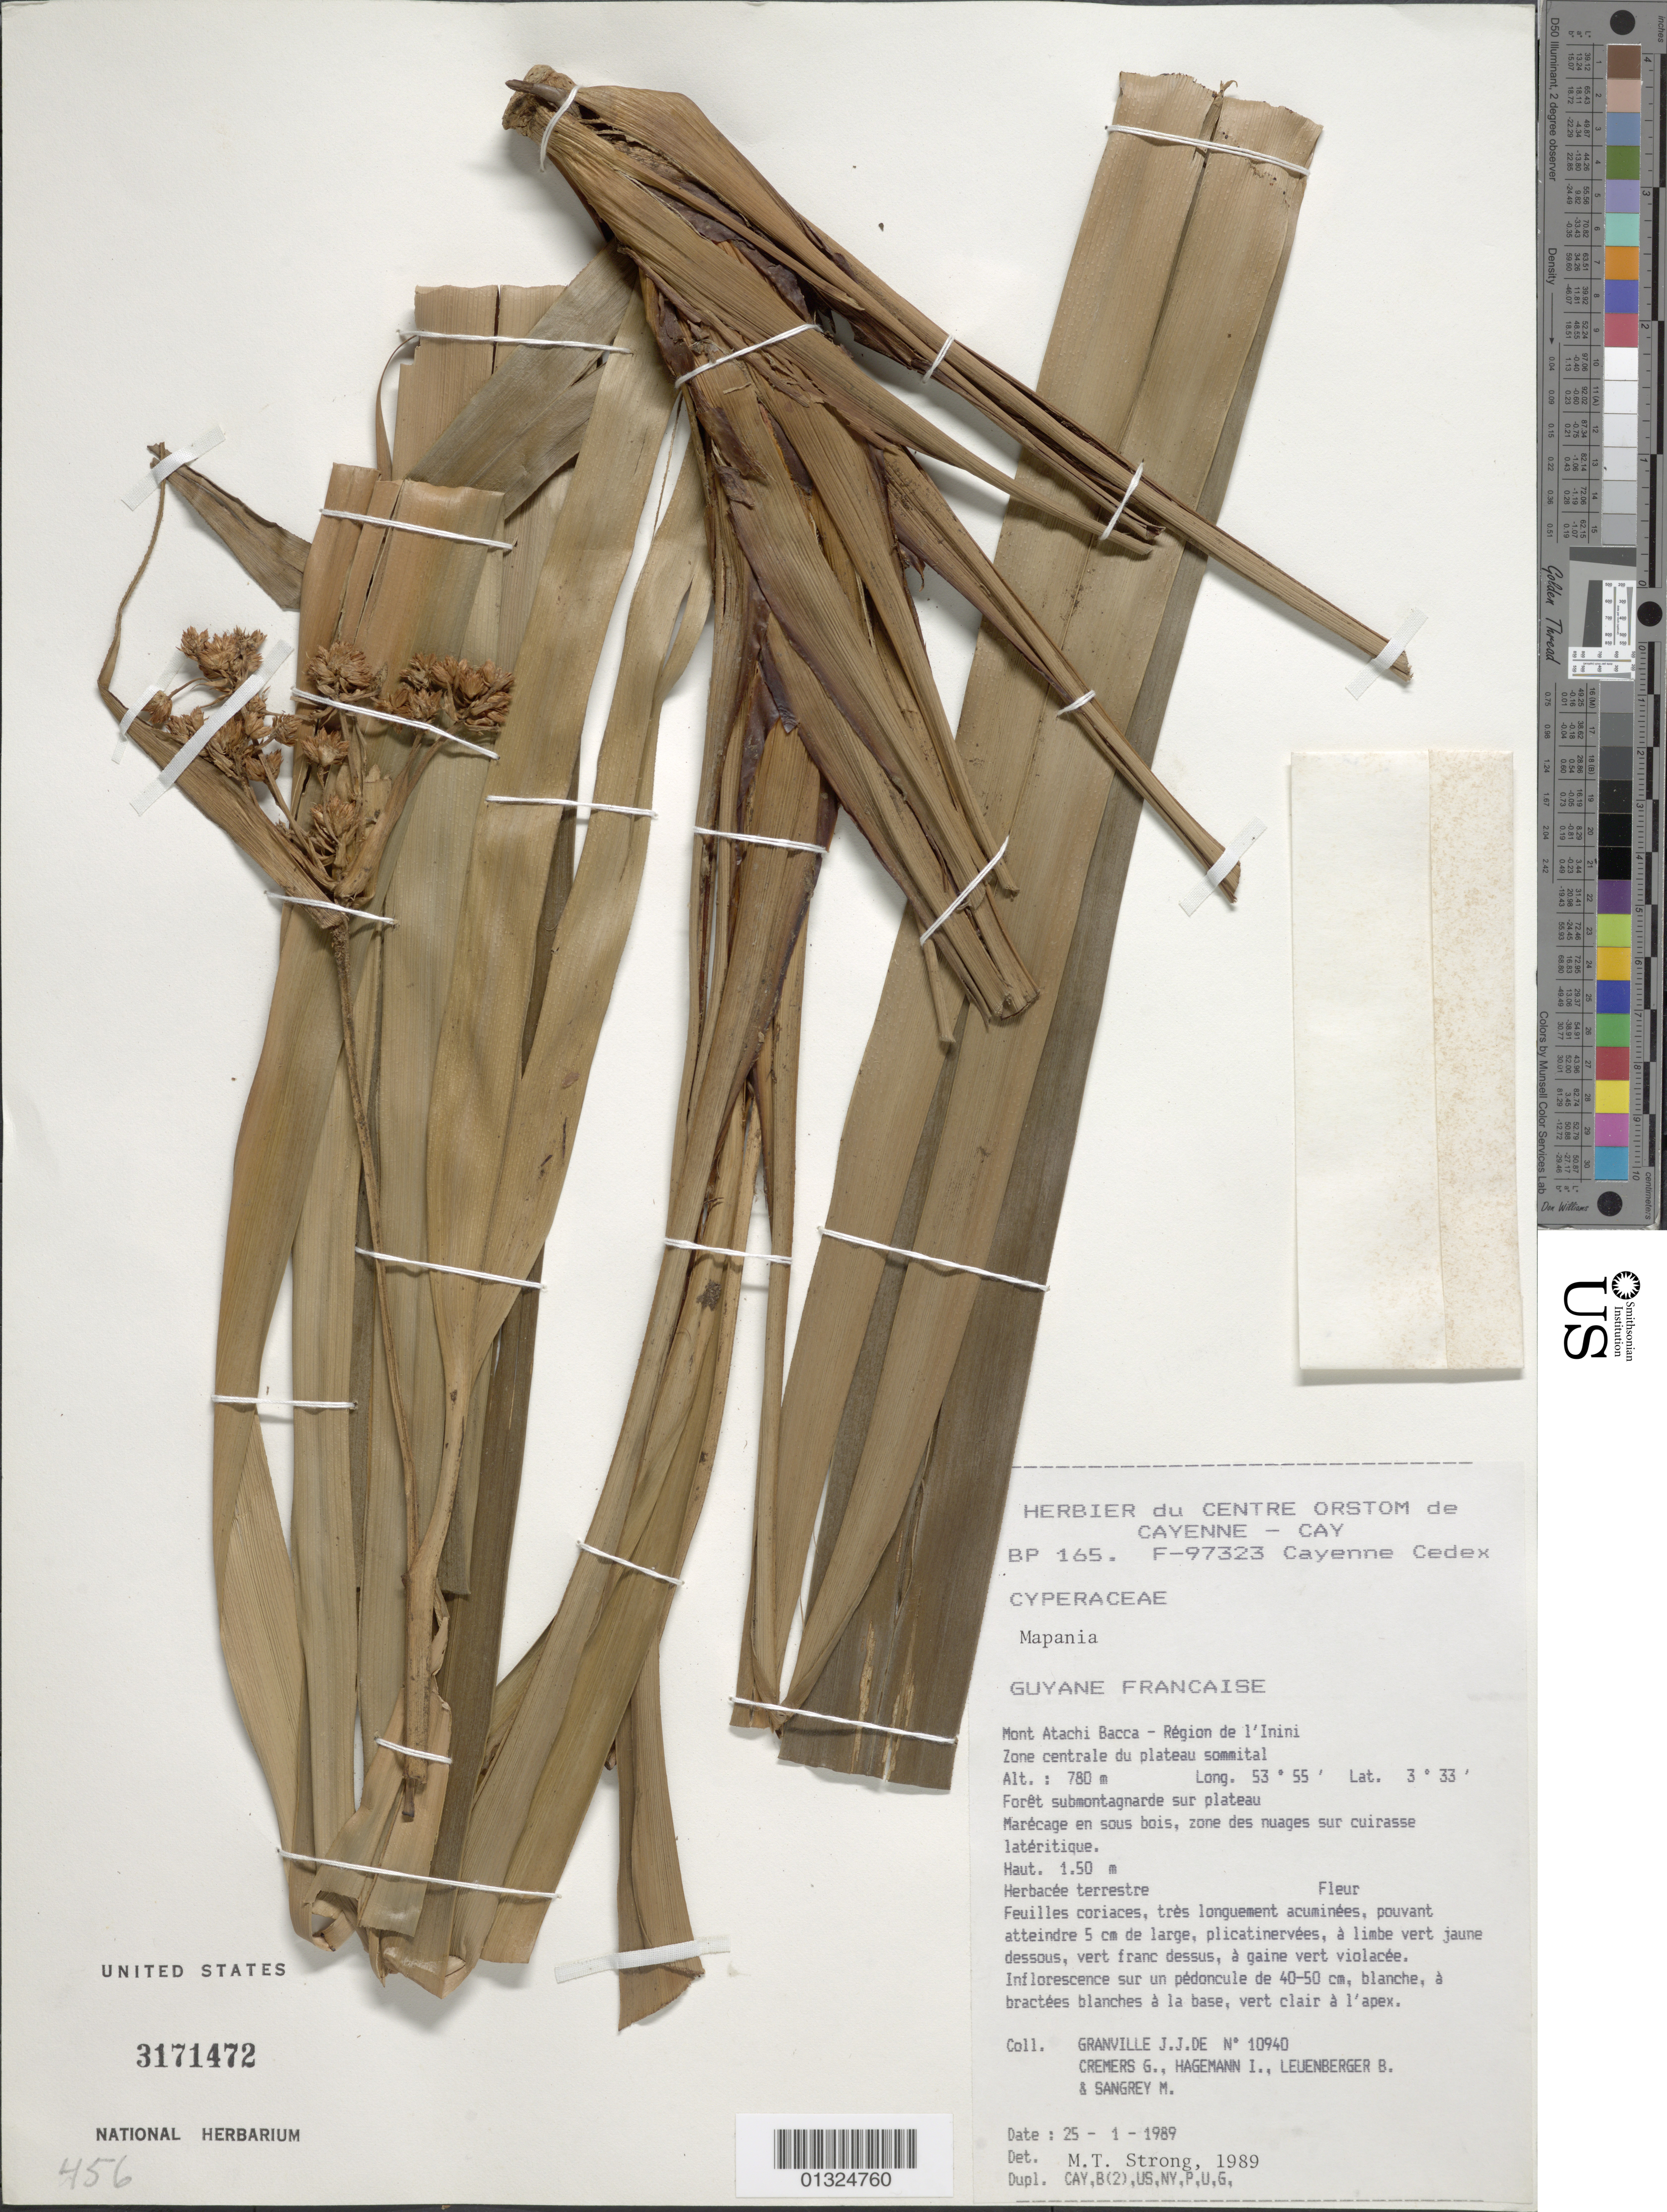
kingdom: Plantae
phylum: Tracheophyta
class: Liliopsida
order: Poales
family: Cyperaceae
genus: Mapania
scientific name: Mapania imeriensis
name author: (R. Gross) T. Koyama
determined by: Strong, Mark T., (BOT), Smithsonian Institution - National Museum of Natural History (UNITED STATES)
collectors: J.-J. de Granville, G. Cremers, J. Hagemann, B. E. Leuenberger & M. S. Sangrey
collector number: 10940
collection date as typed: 25-Jan-89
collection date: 1989-01-25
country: French Guiana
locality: Mont Atachi Bacca, région de l'Inini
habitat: Forest submontangarde sur plateau. Marecage en sous bois, zone des nuages sur cuirassse lateritique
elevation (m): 780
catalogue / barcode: US 3171472